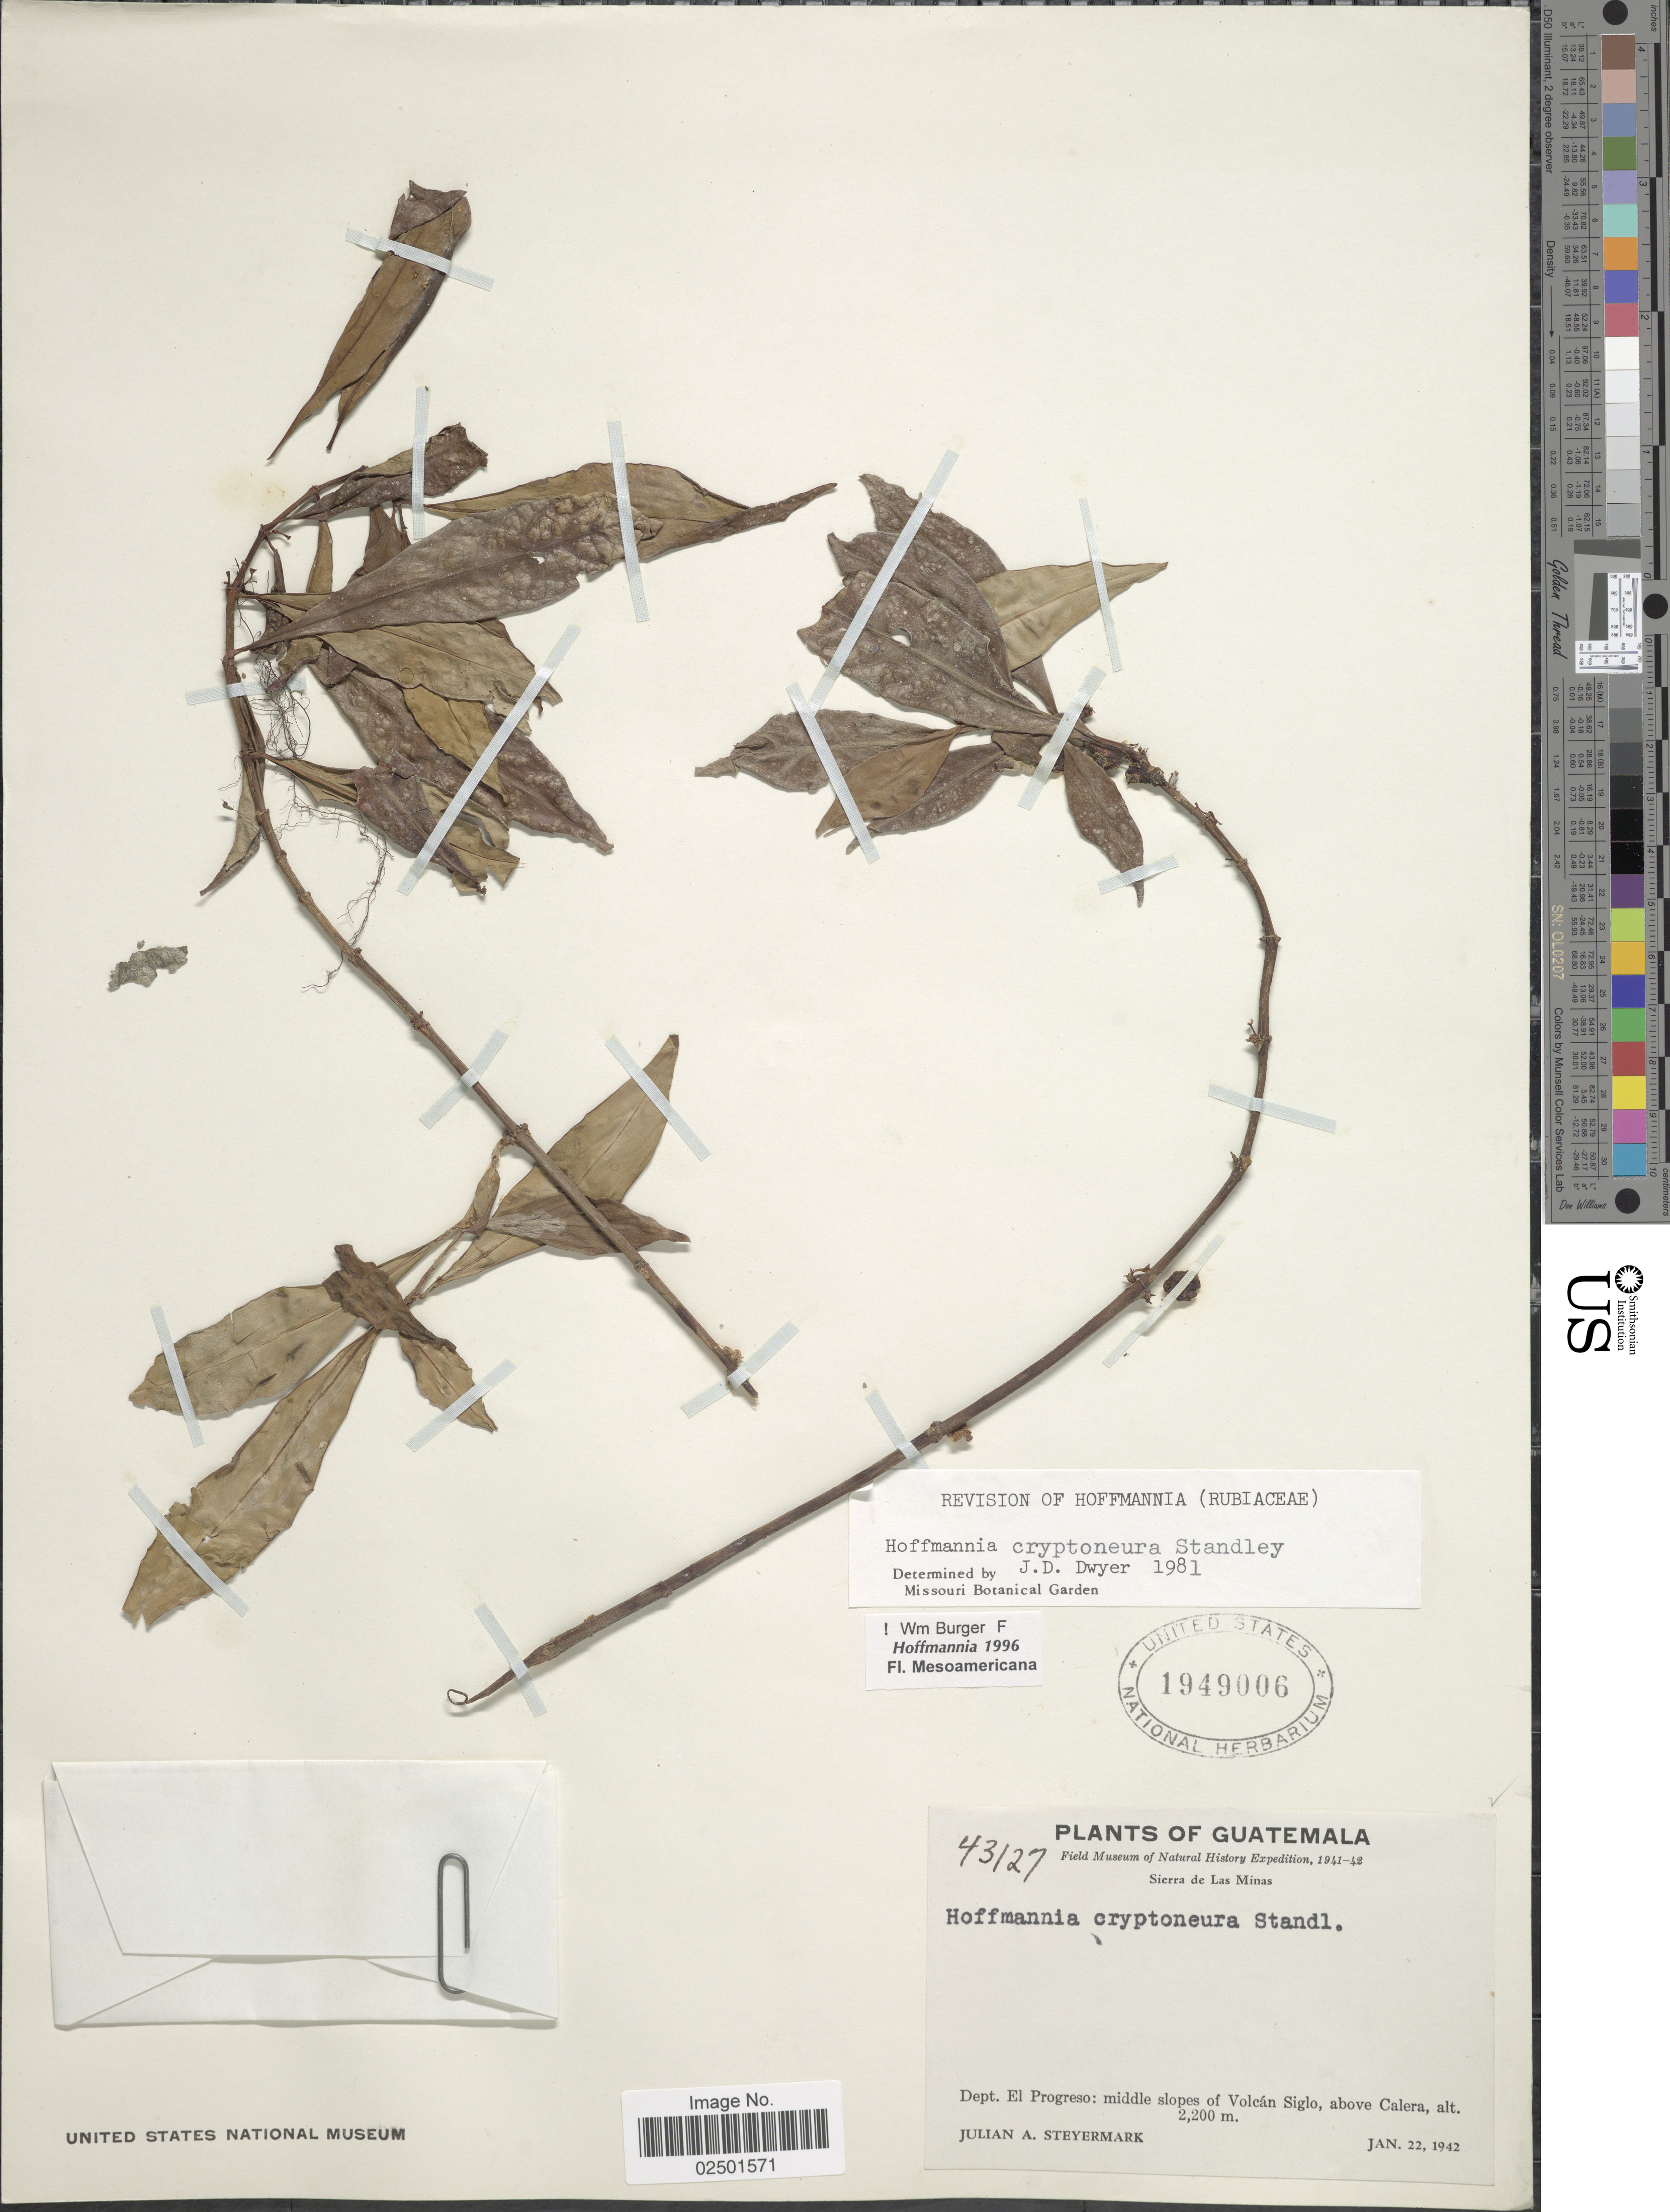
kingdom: Plantae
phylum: Tracheophyta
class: Magnoliopsida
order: Gentianales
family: Rubiaceae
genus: Hoffmannia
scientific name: Hoffmannia cryptoneura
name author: Standl.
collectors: J. Steyermark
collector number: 43127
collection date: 1942-01-22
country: Guatemala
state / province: El Progreso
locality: Sierra de Las Minas, Dept. El Pogreso: middle slopes of Volcán Siglo, above Calera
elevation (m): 2200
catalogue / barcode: US 1949006